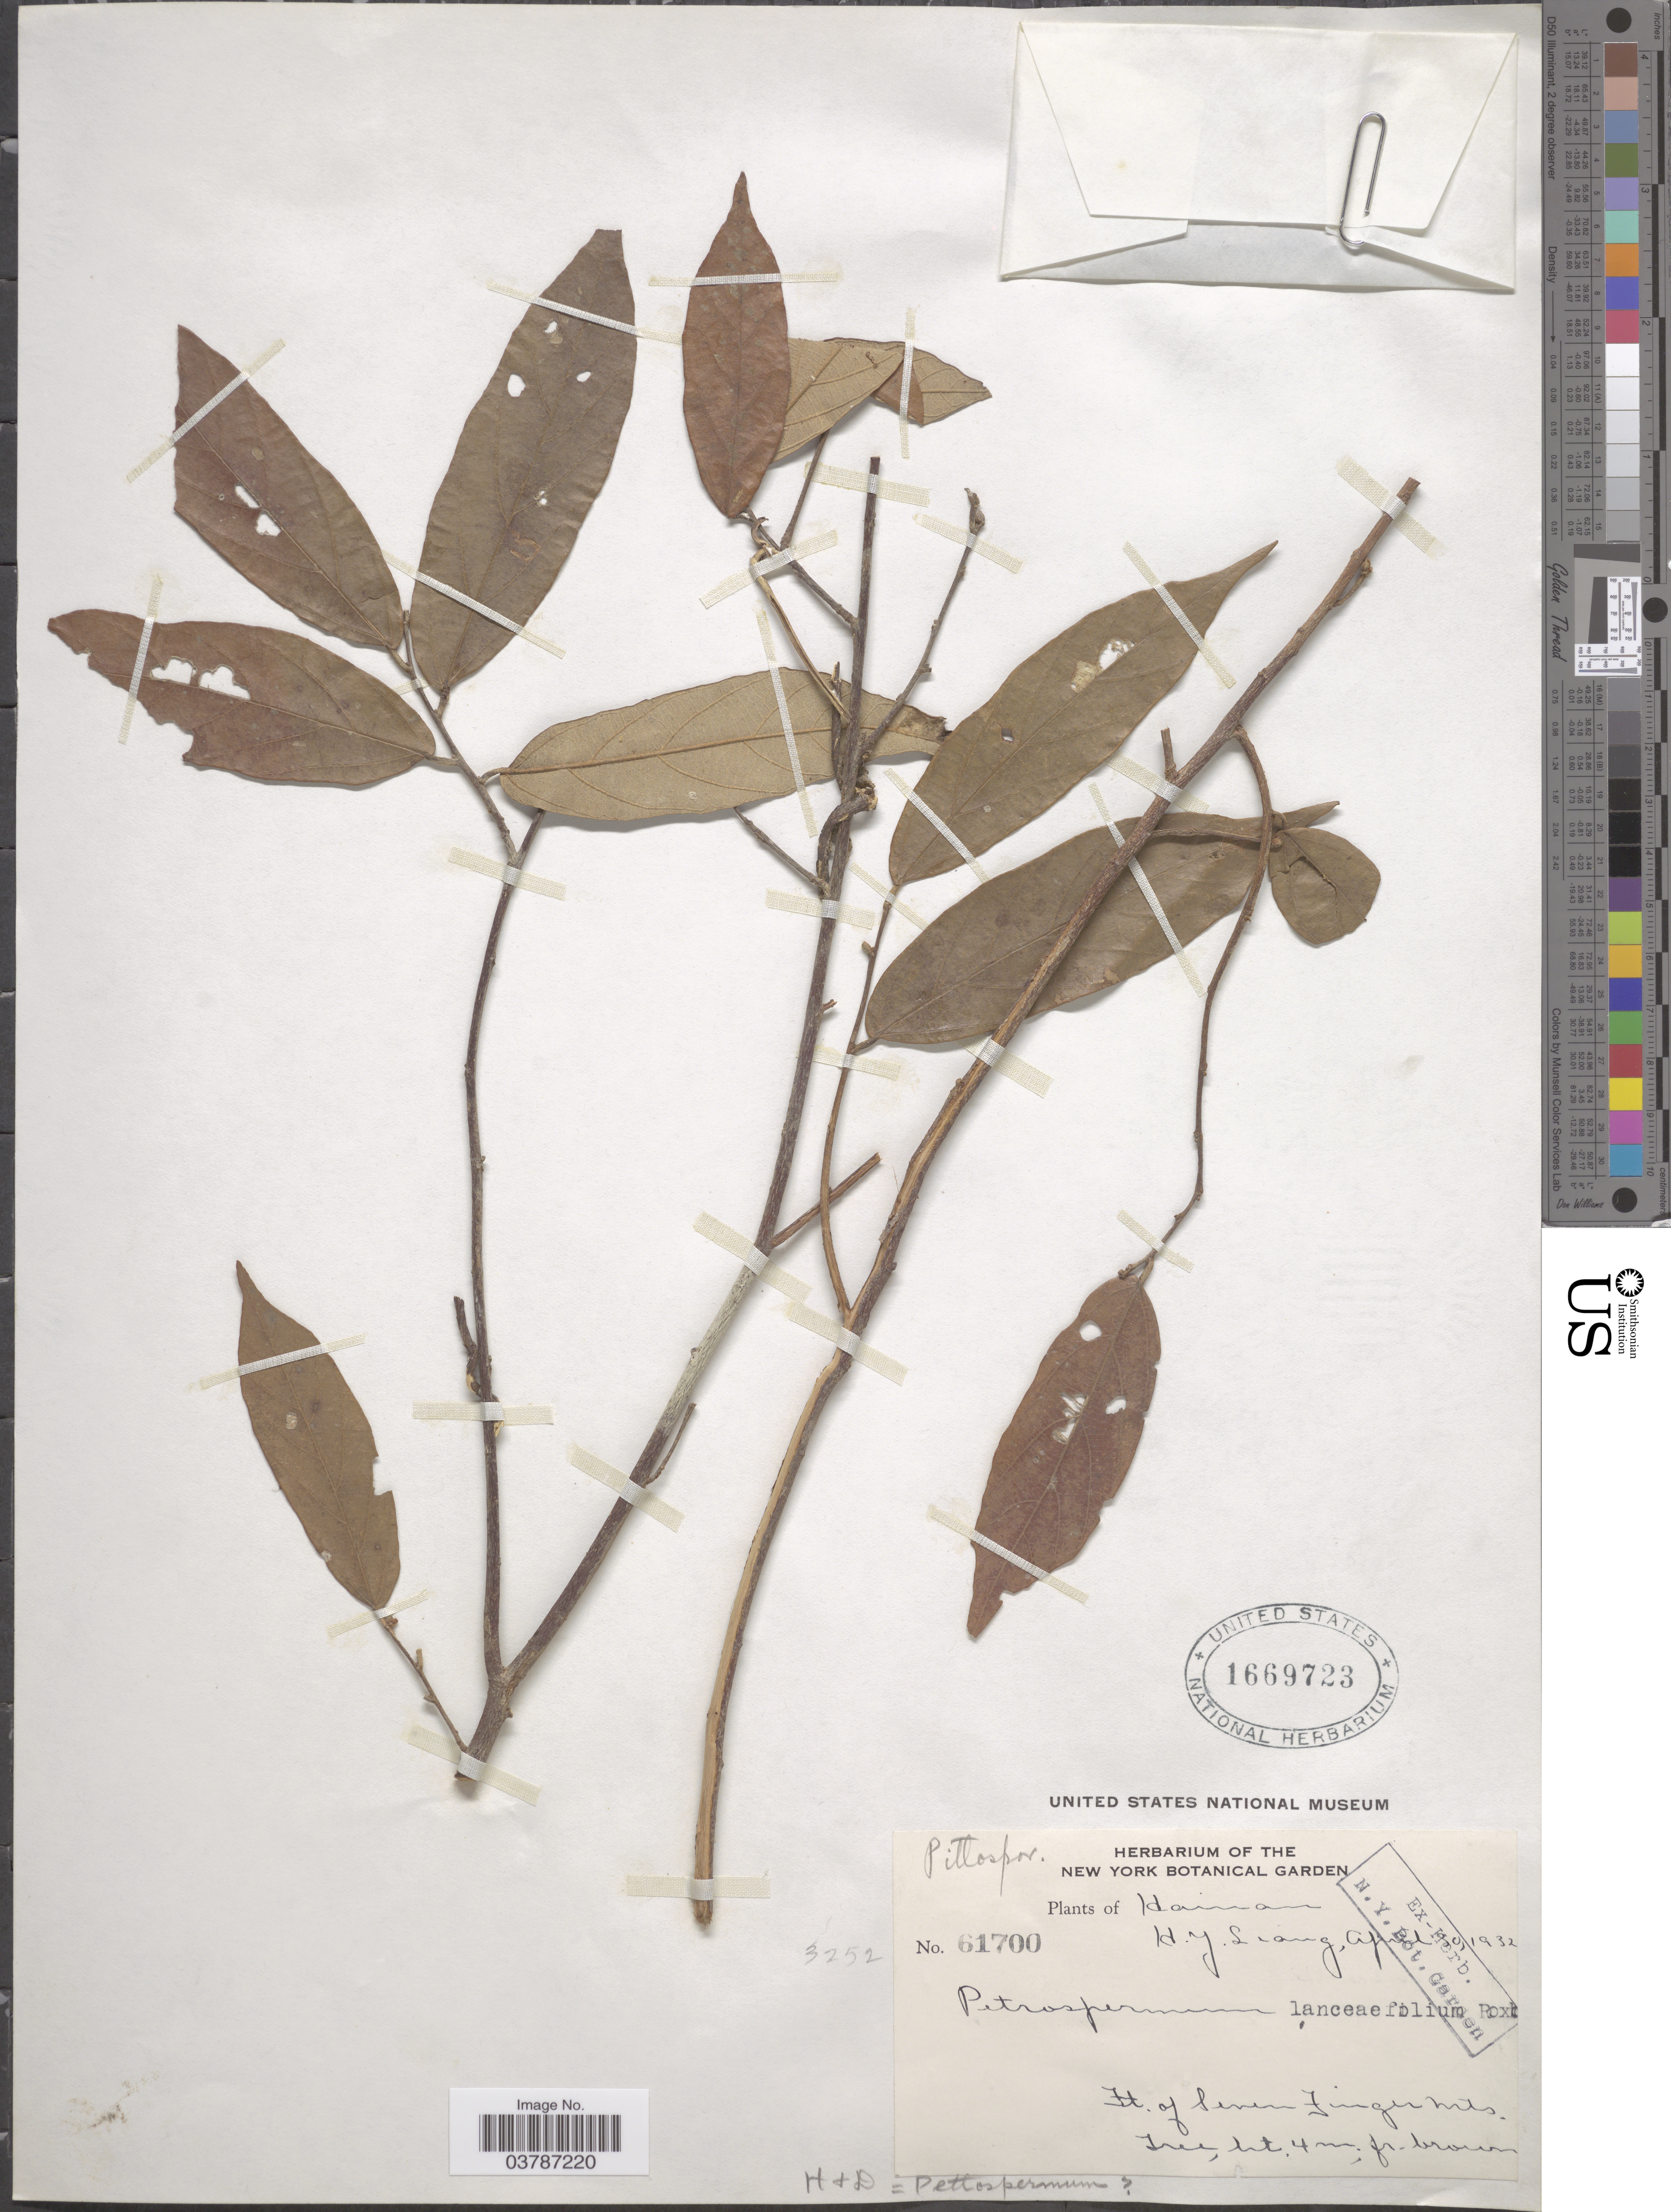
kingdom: Plantae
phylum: Tracheophyta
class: Magnoliopsida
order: Apiales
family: Pittosporaceae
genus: Pittosporum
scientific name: Pittosporum lancifolium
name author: (F.M. Bailey) L.W. Cayzer et al.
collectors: H. Y. Liang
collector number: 61700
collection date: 1932-04-30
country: China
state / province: Hainan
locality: Ft. of Seven Finger Mts.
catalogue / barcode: US 1669723